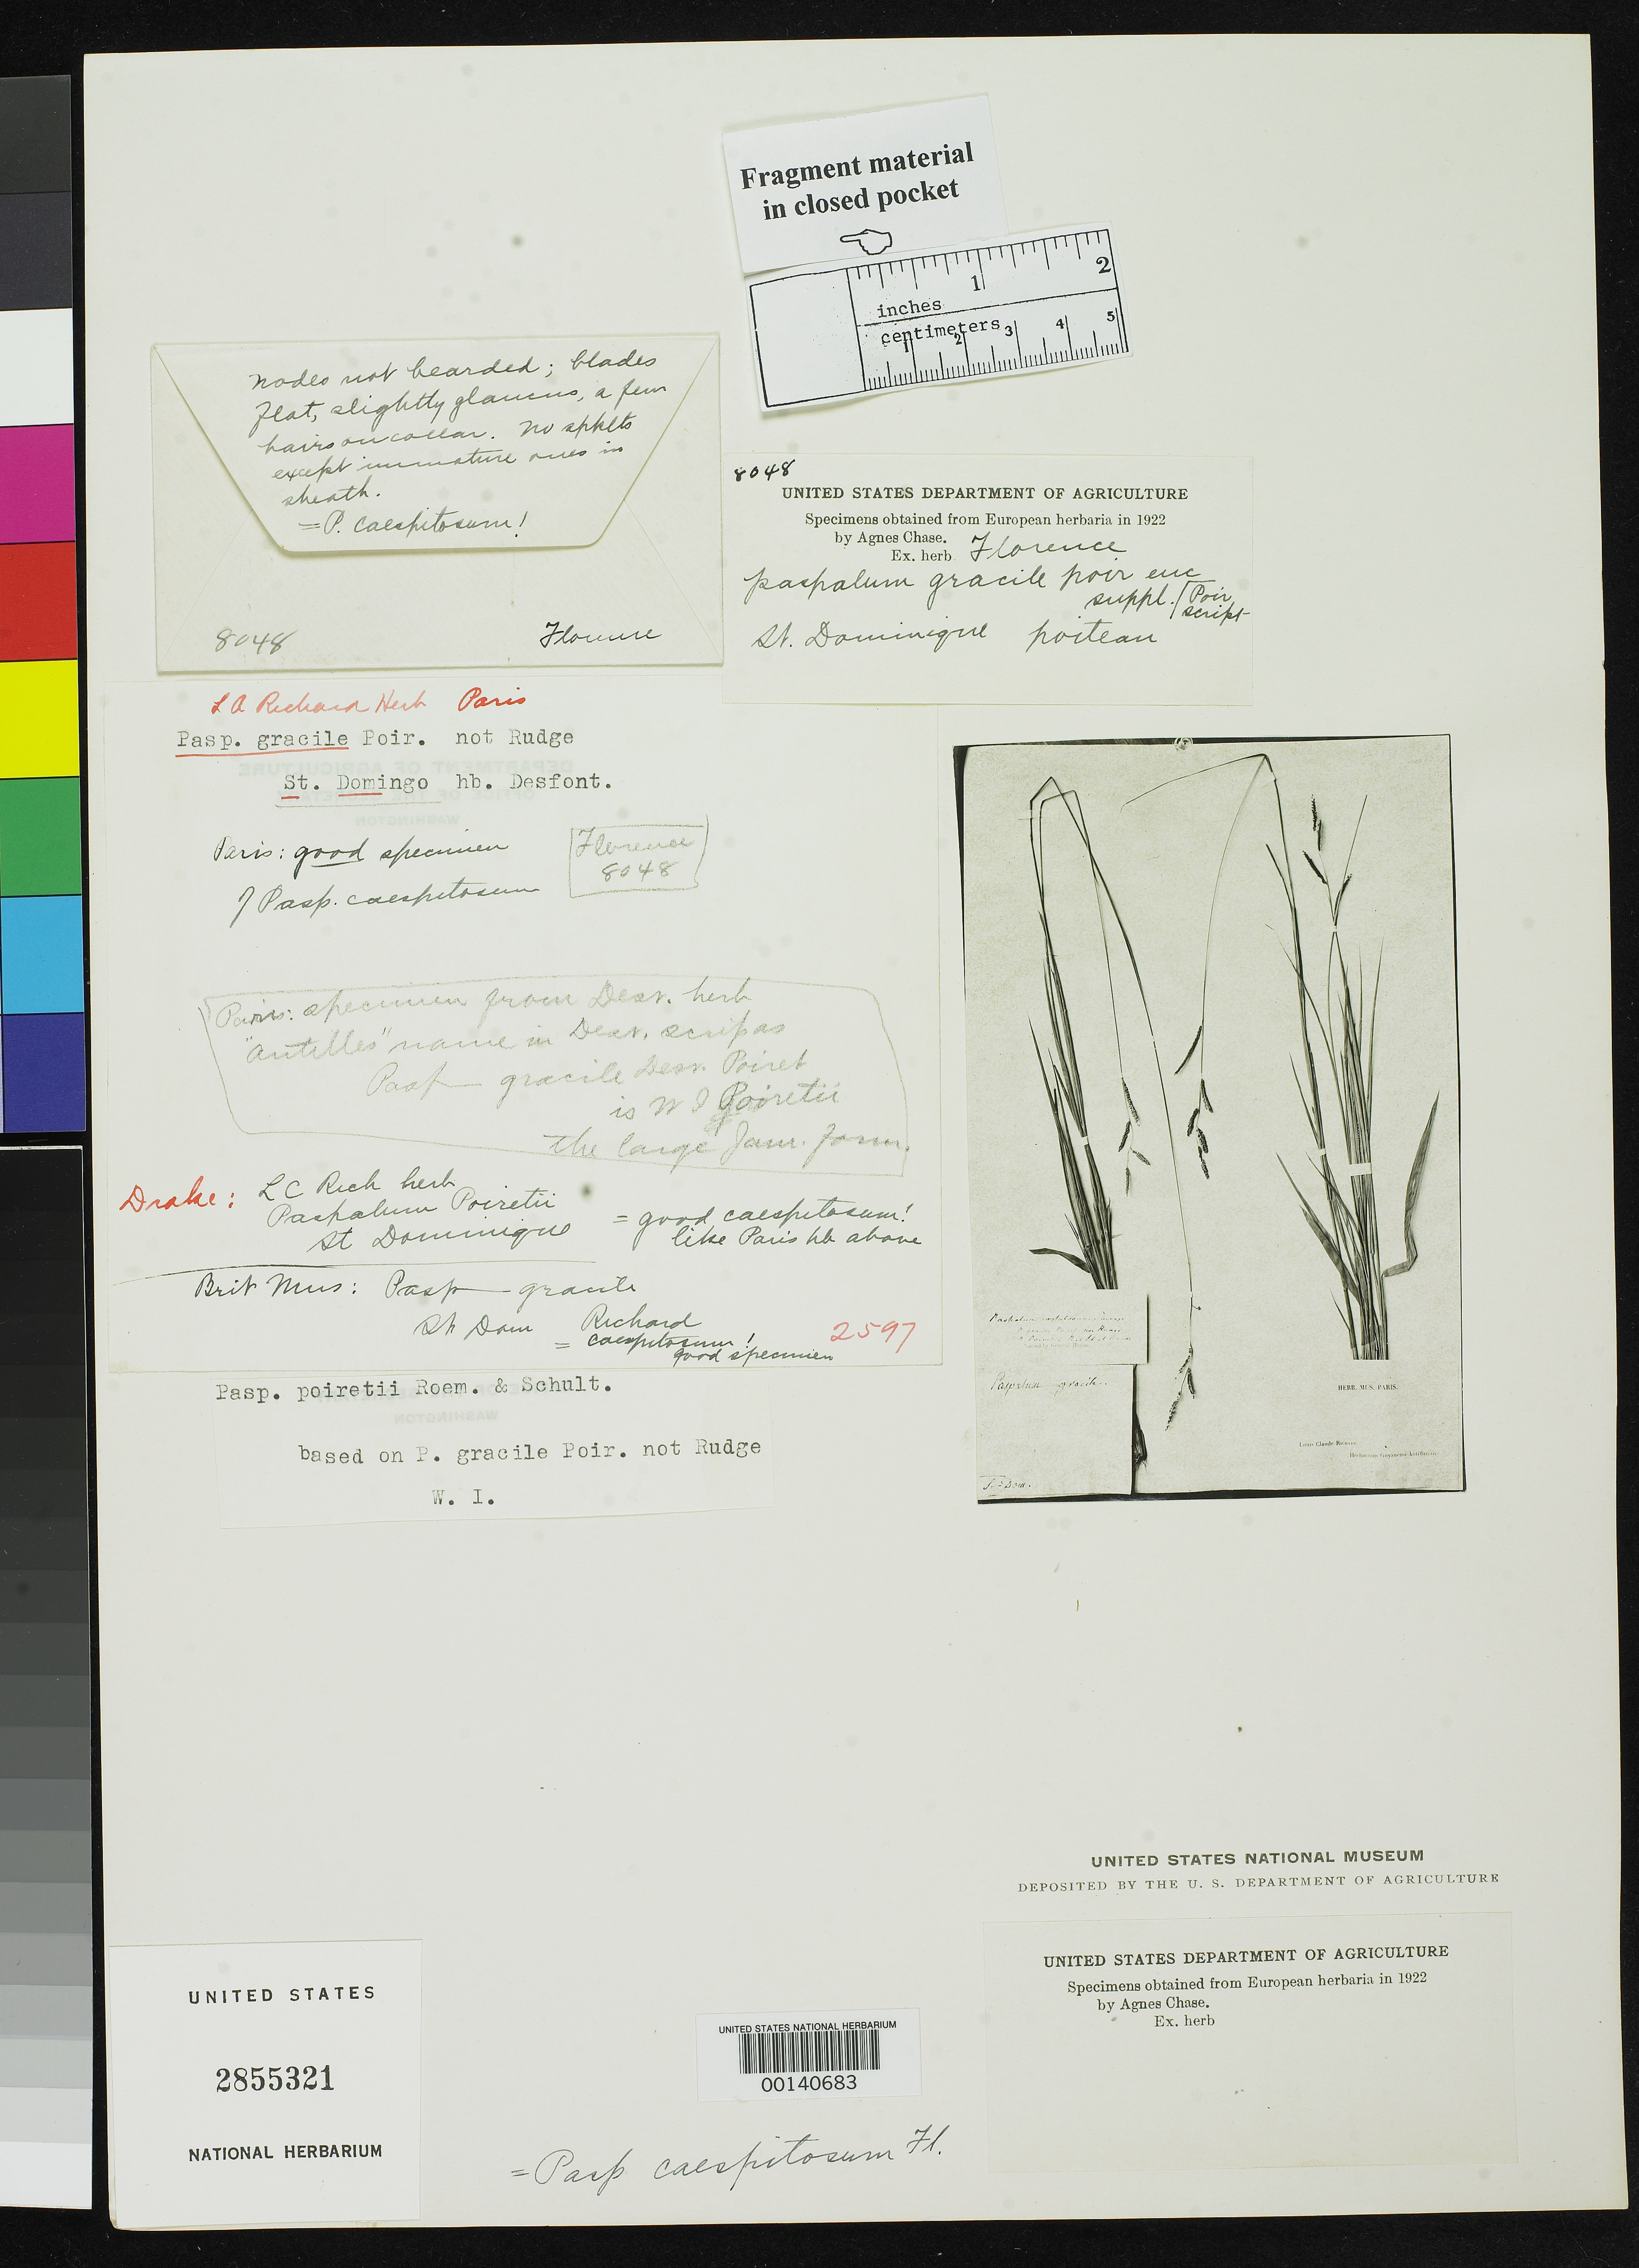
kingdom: Plantae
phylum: Tracheophyta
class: Liliopsida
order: Poales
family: Poaceae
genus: Paspalum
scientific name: Paspalum gracile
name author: Poir. in Lam.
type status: Type Fragment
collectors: P. Poiteau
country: Dominican Republic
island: Hispaniola Island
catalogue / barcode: US 2855321